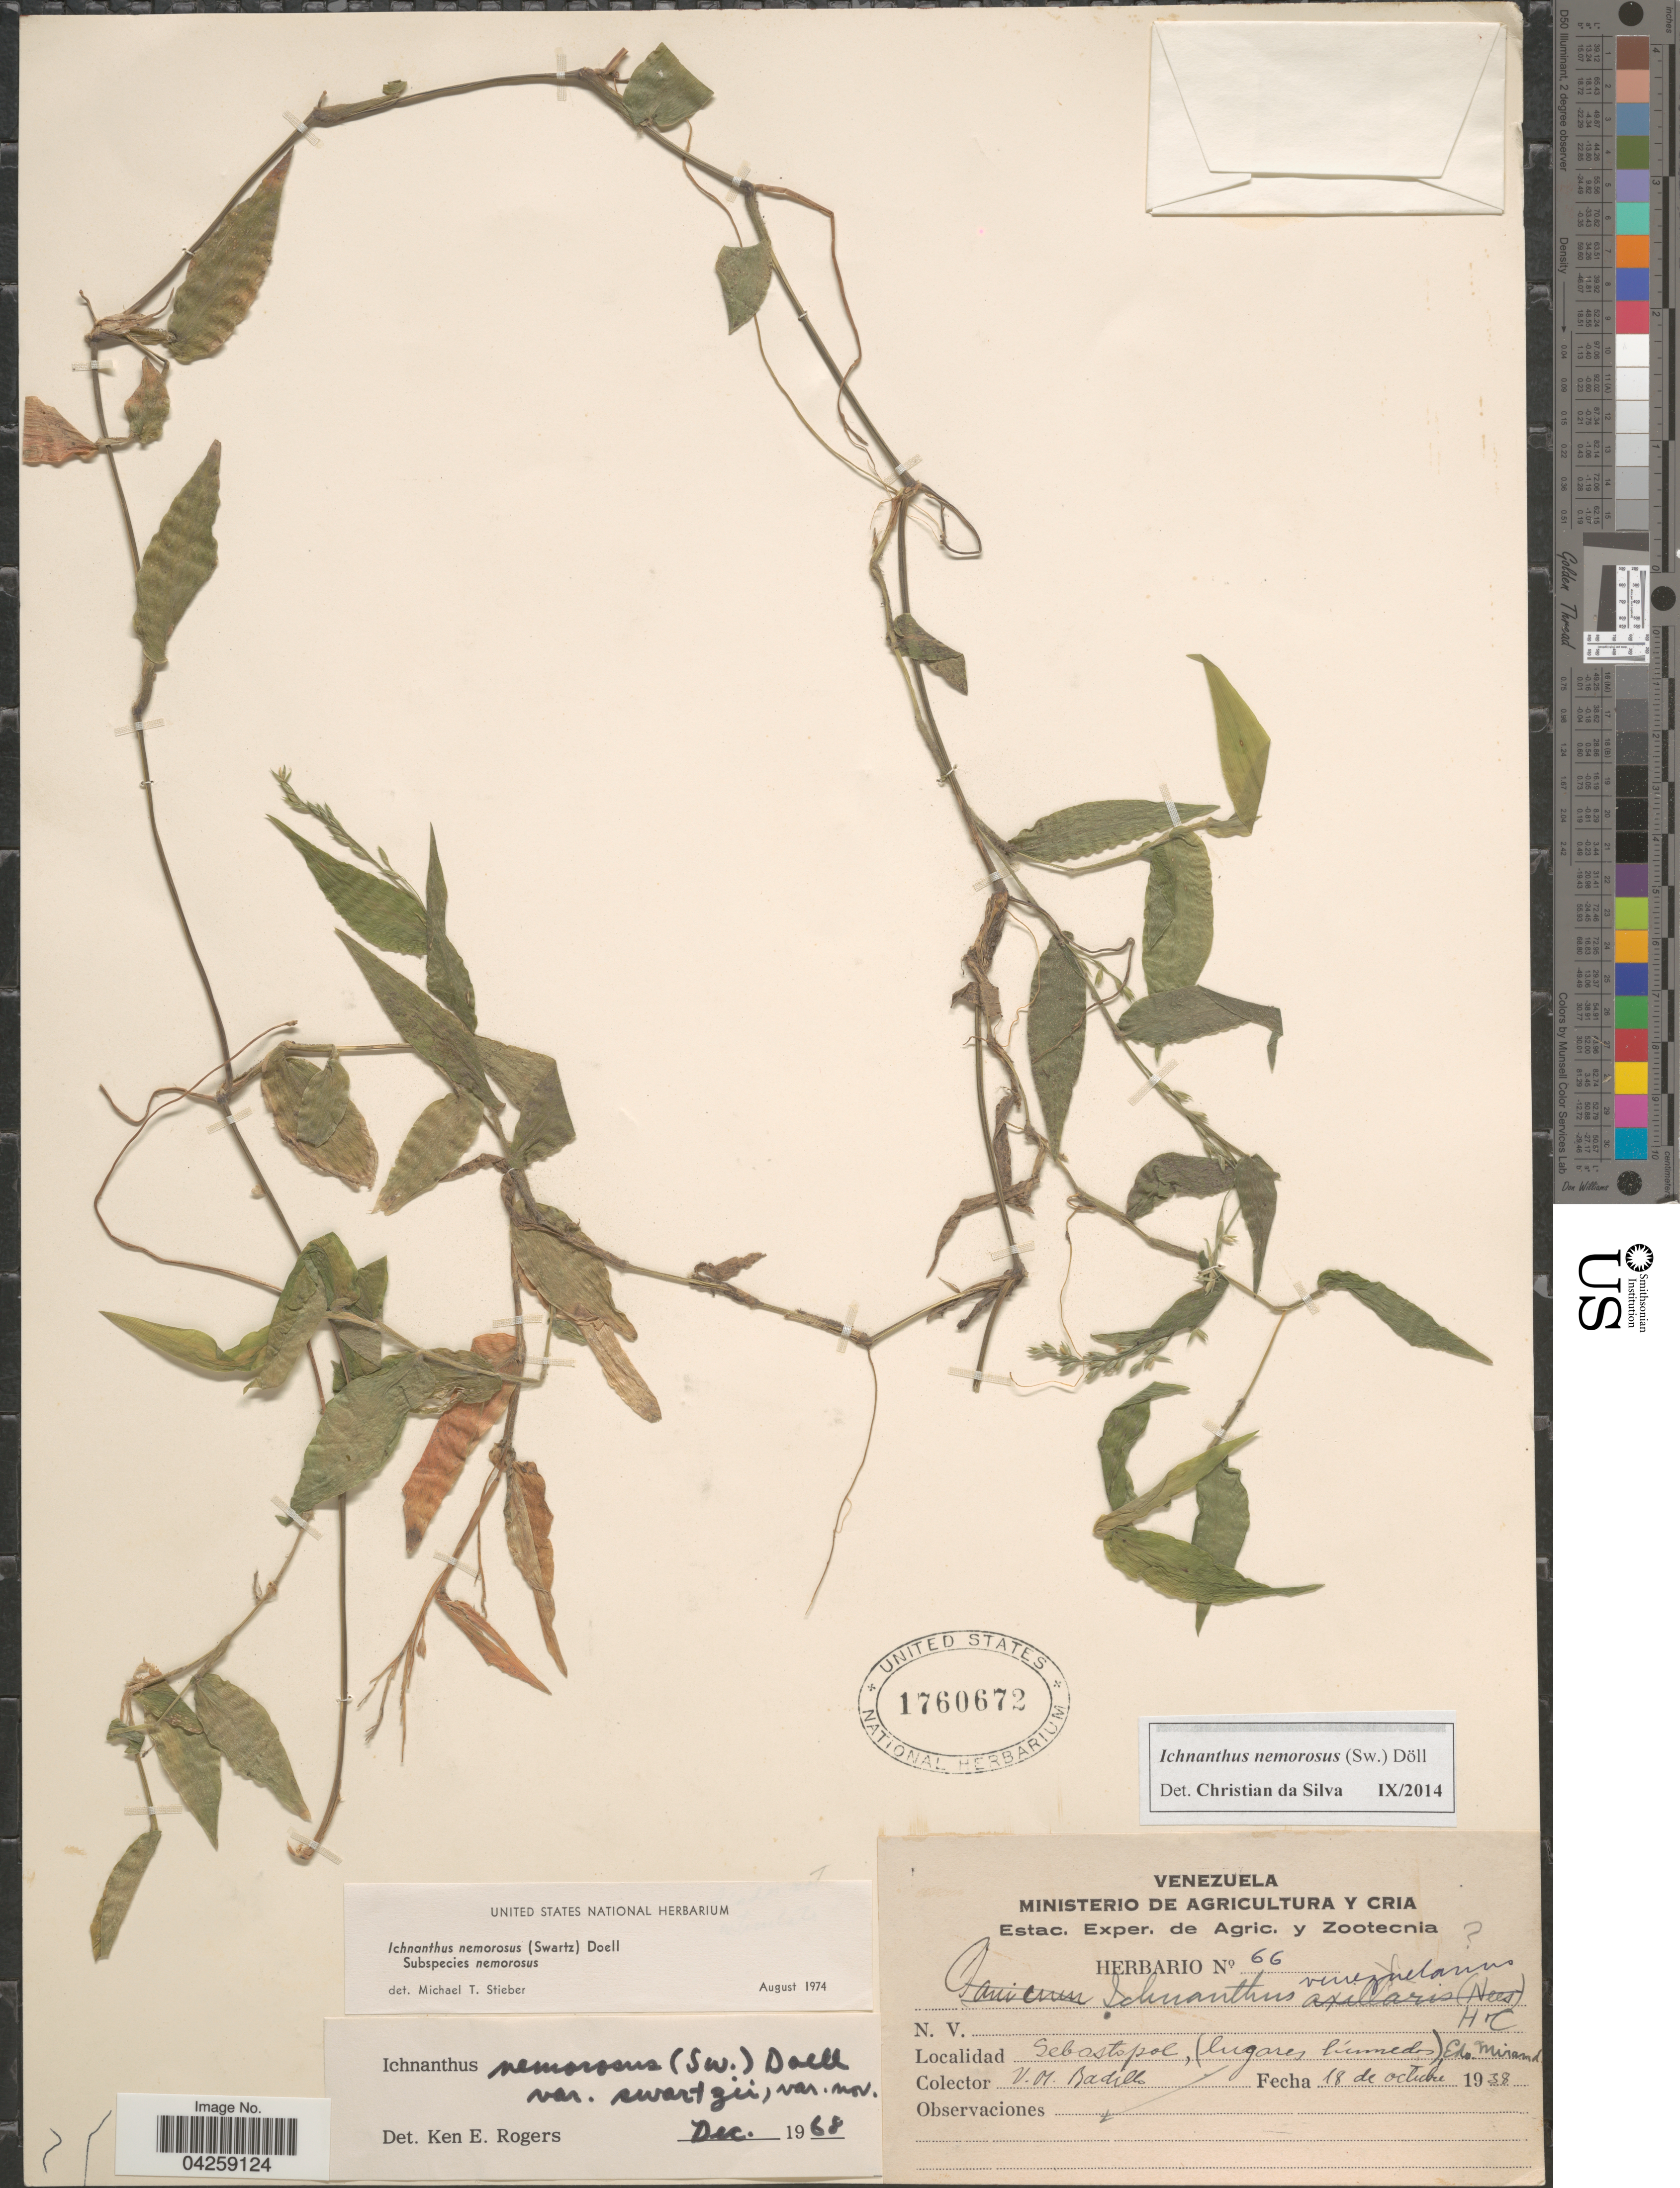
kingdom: Plantae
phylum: Tracheophyta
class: Liliopsida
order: Poales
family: Poaceae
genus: Ichnanthus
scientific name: Ichnanthus nemorosus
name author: (Sw.) Döll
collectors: V. Badillo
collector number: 66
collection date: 1938-10-18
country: Venezuela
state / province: Miranda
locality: Sebastopol, (lugares húmedos).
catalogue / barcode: US 1760672